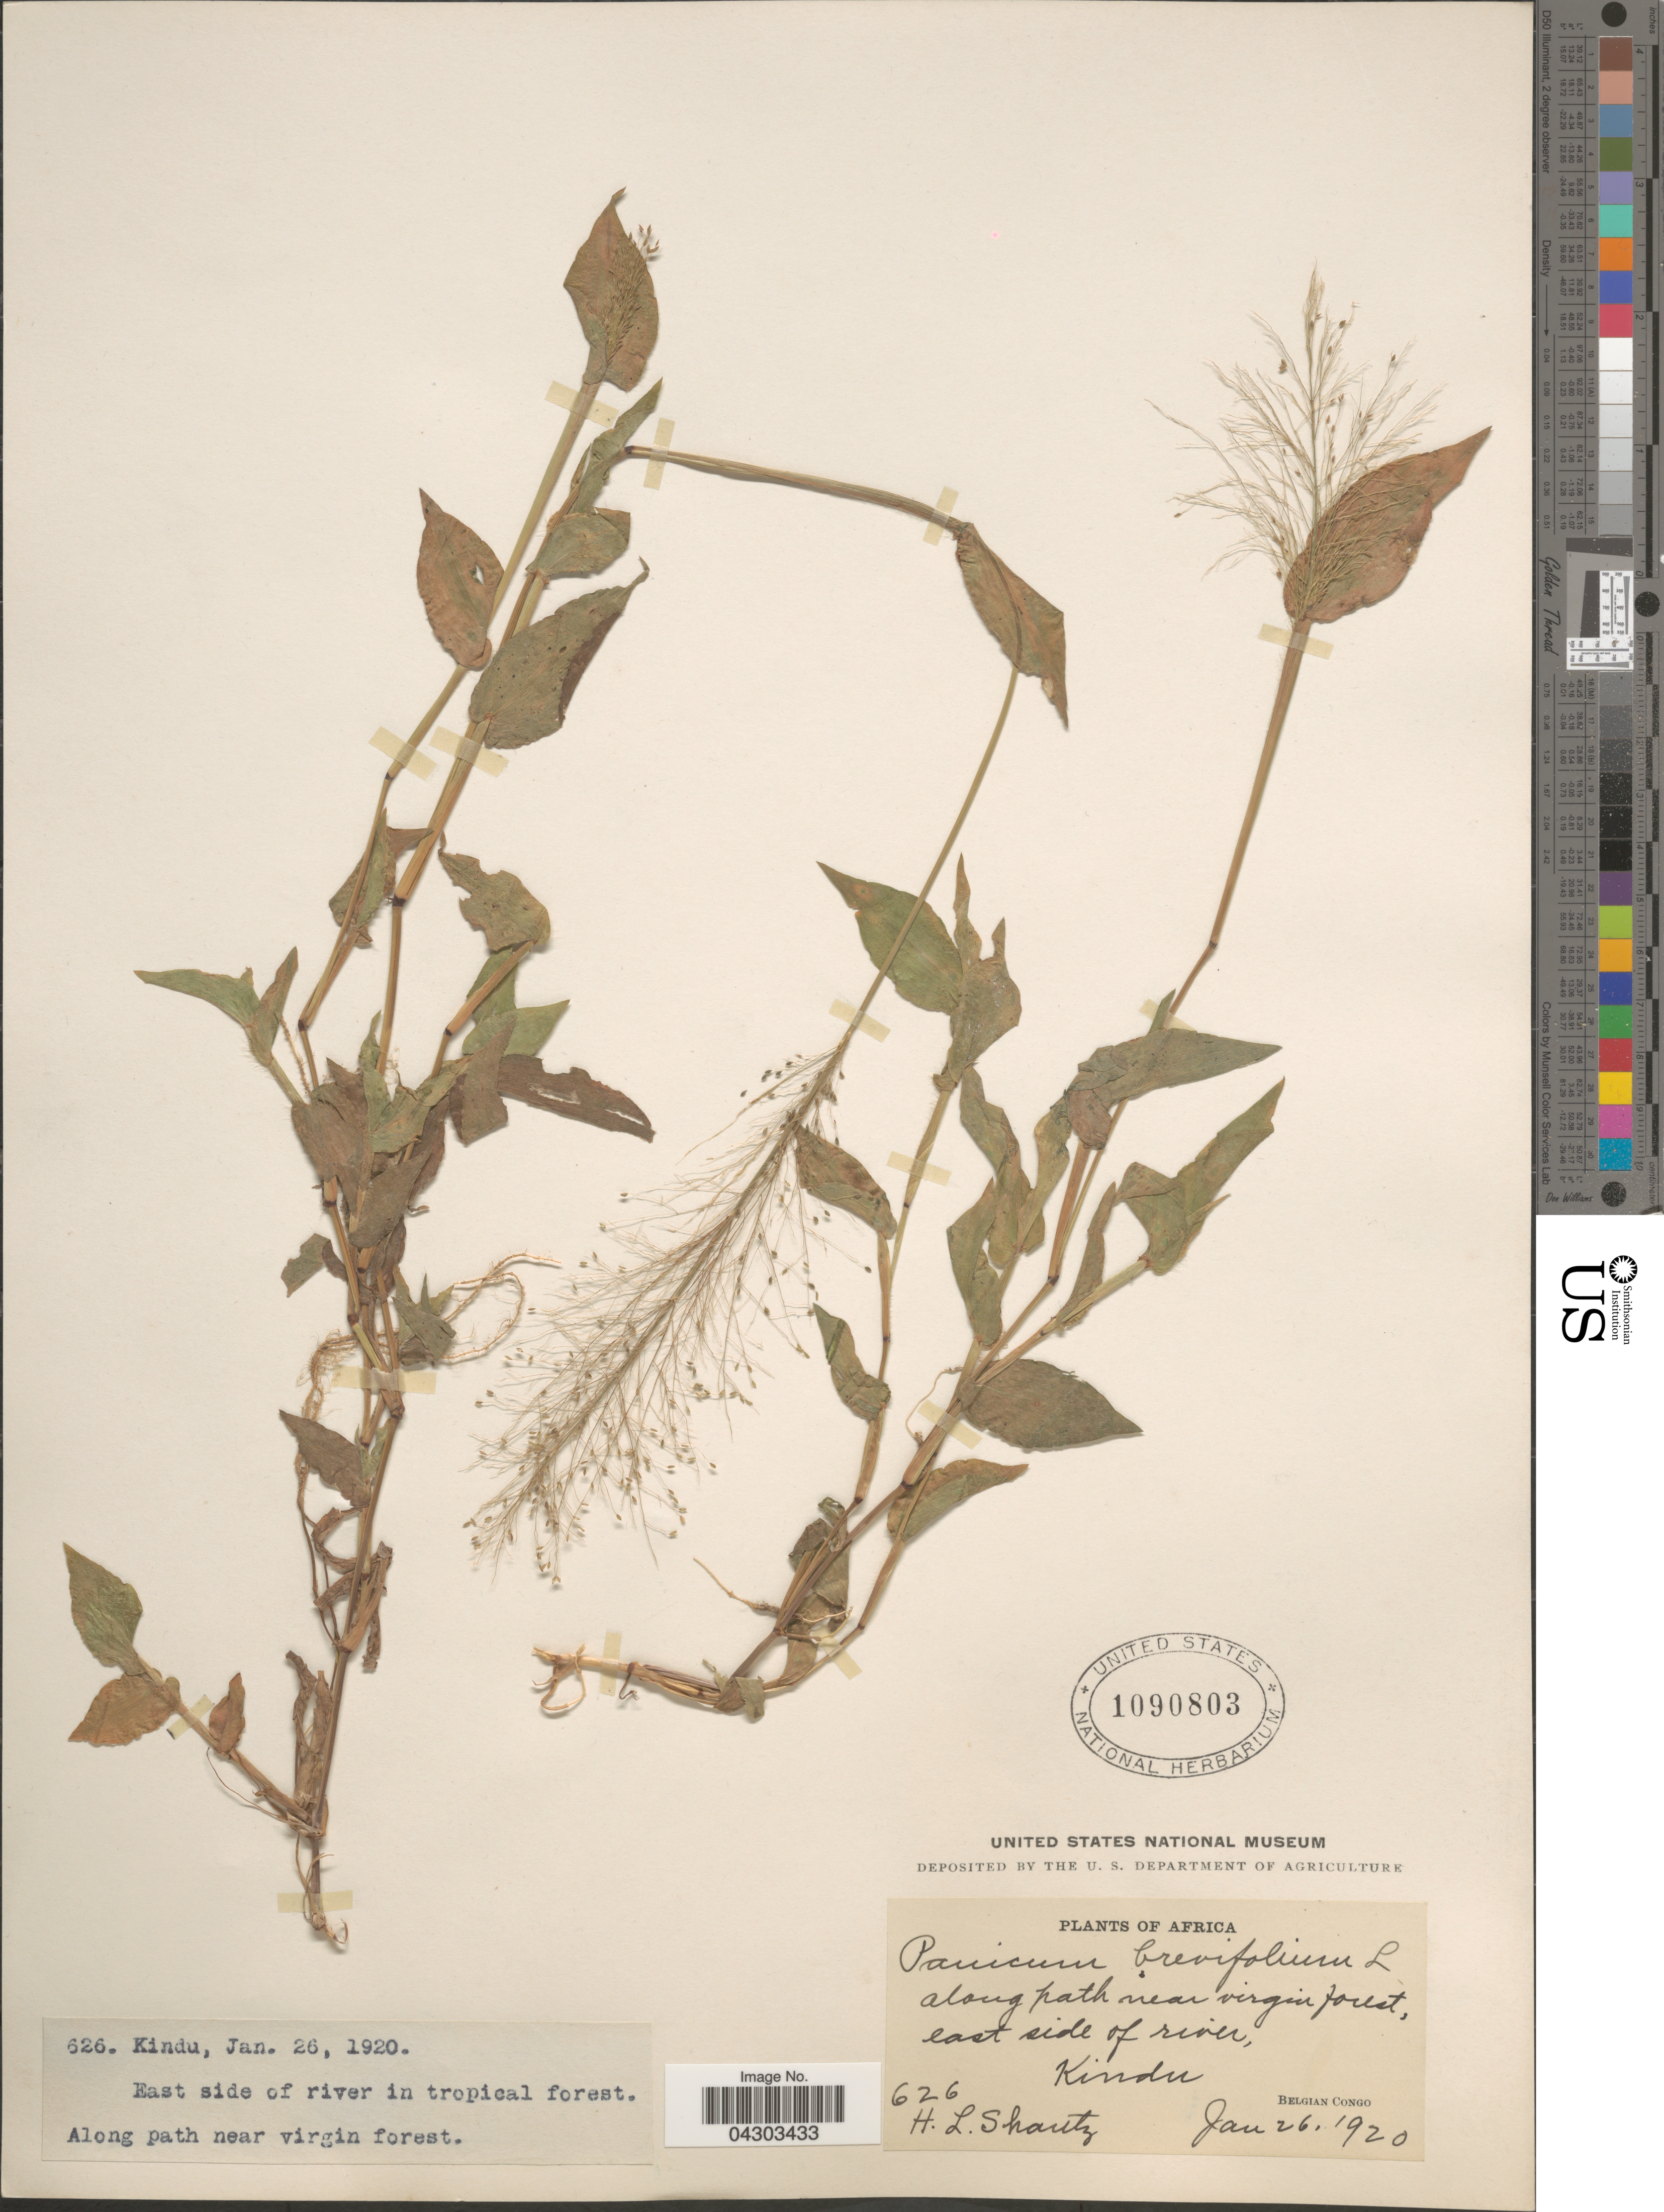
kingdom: Plantae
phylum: Tracheophyta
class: Liliopsida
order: Poales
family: Poaceae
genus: Panicum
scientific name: Panicum brevifolium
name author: L.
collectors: H. Shantz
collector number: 626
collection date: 1920-01-26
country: Congo, Democratic Republic of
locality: Kindu. East side of river in tropical forest. Along path near virgin forest. Kindu. Belgian Congo.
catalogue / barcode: US 1090803